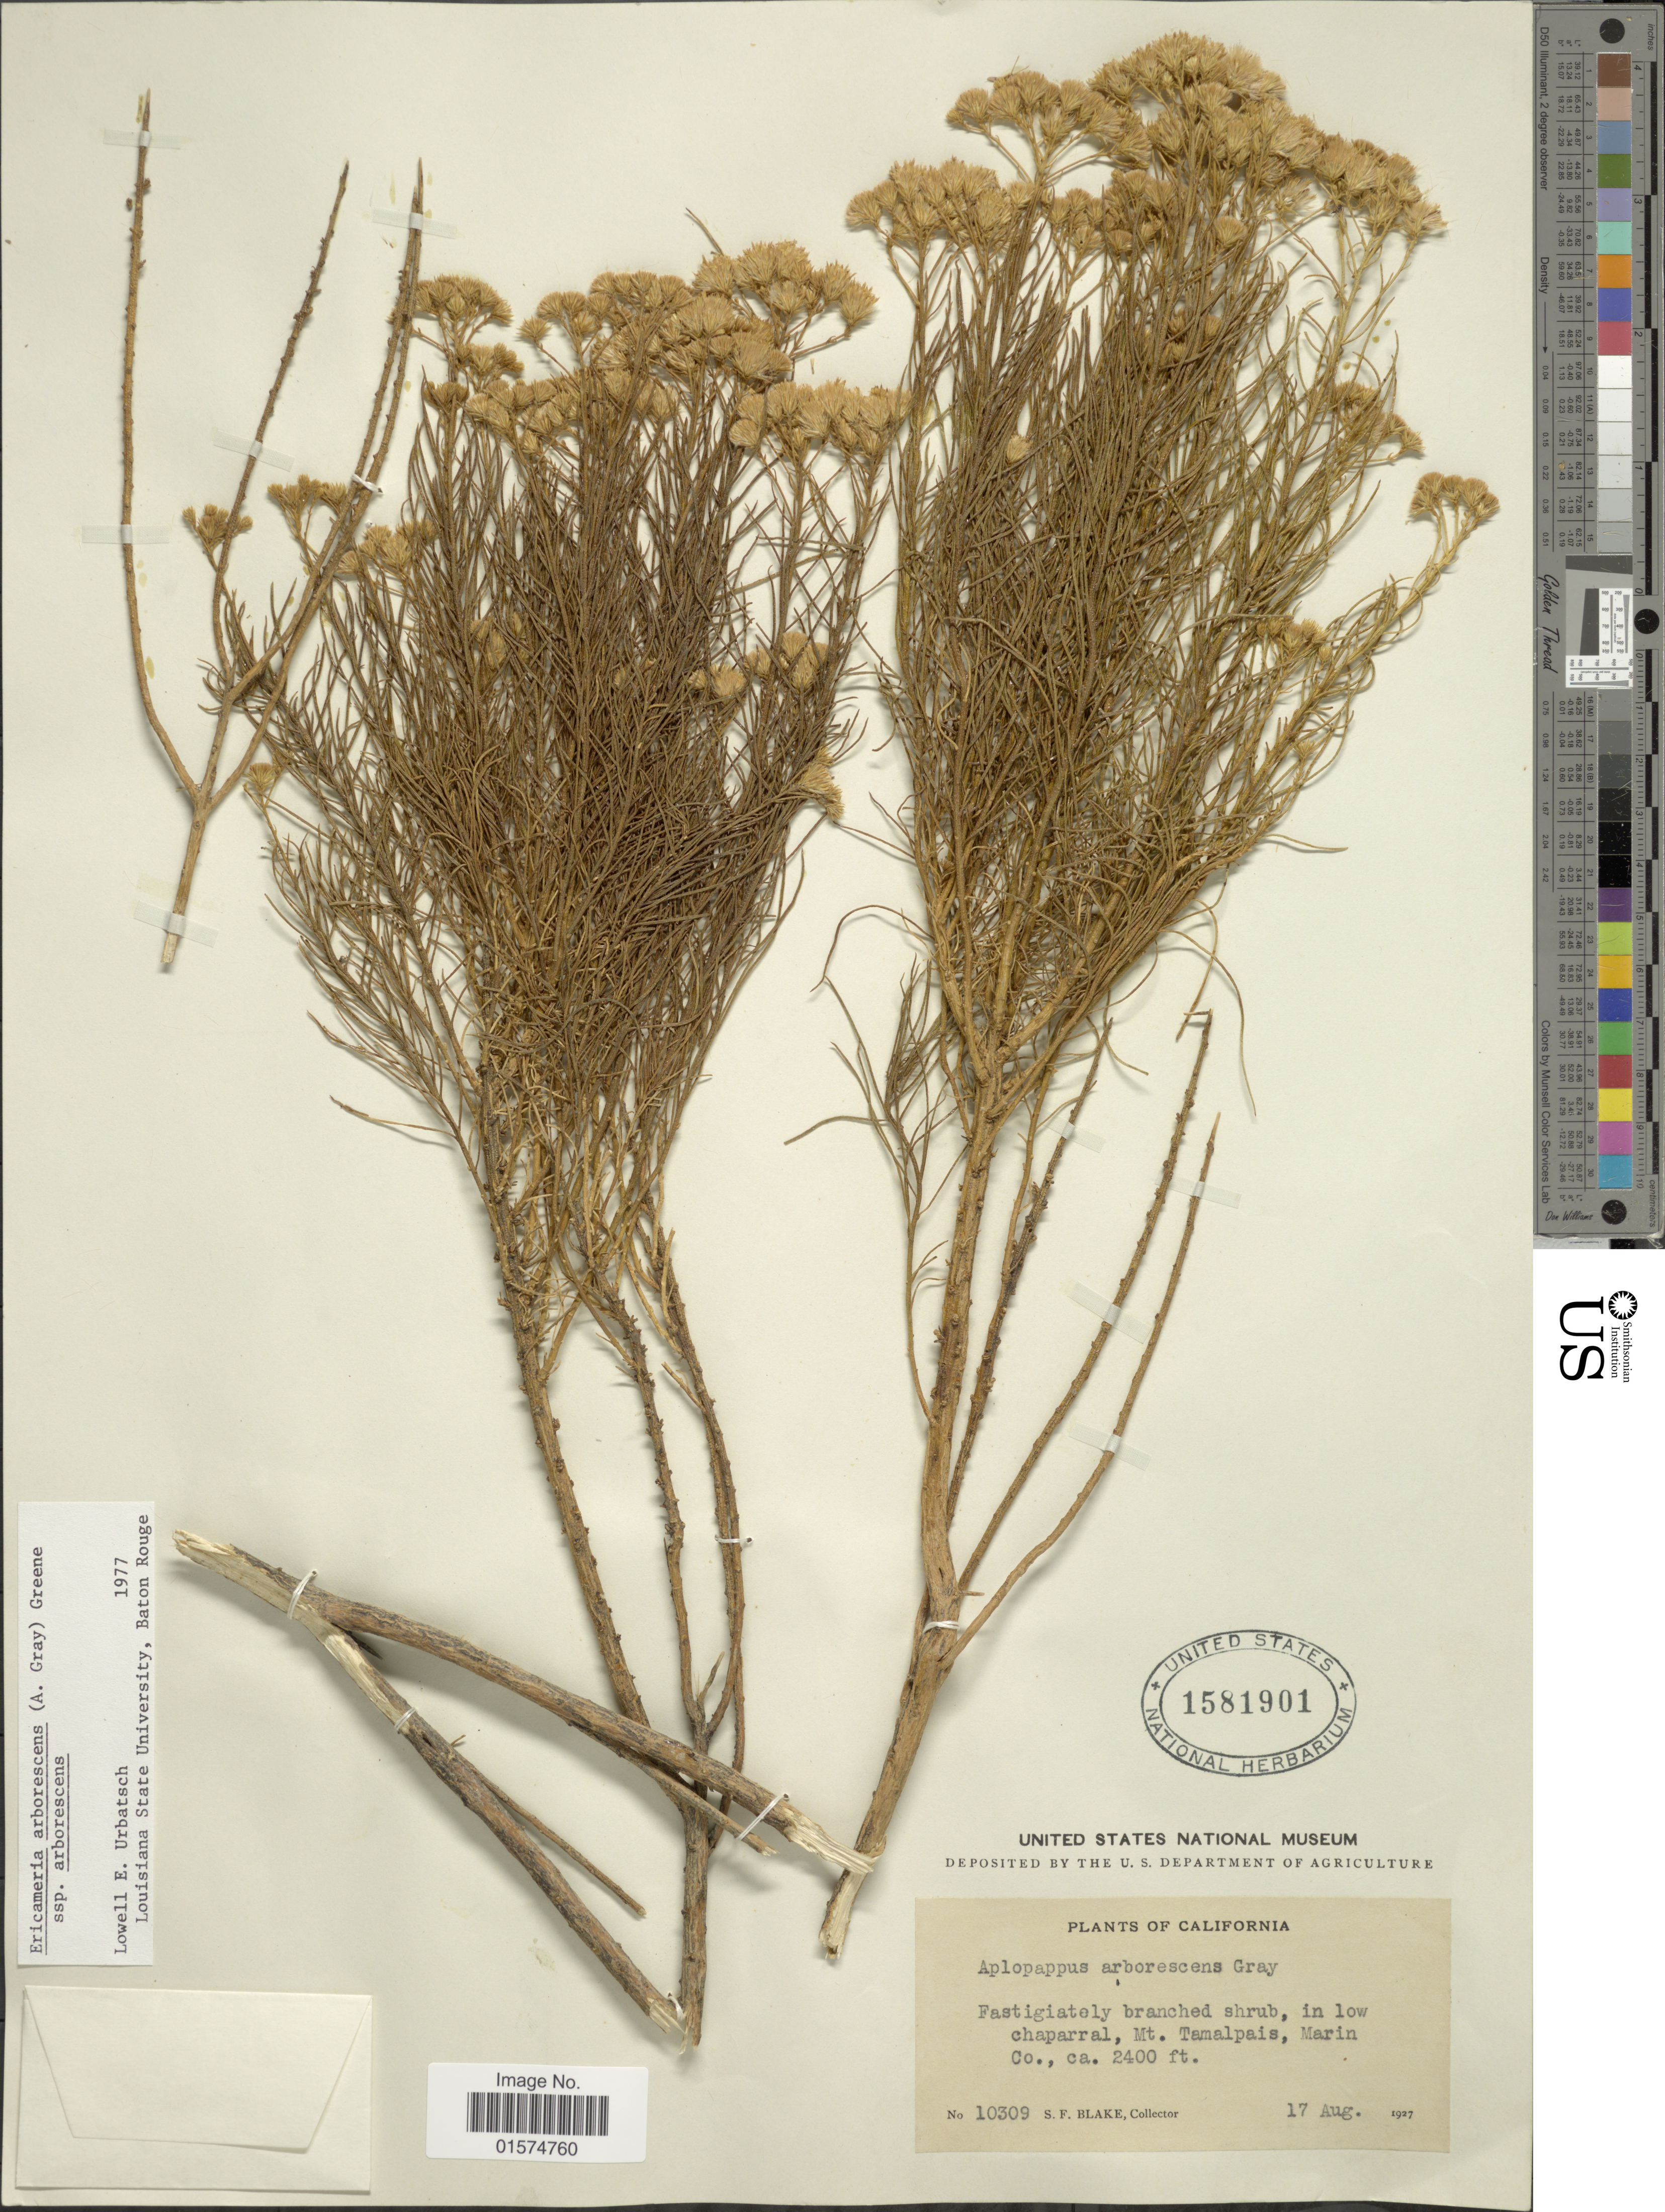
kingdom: Plantae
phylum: Tracheophyta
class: Magnoliopsida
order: Asterales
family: Asteraceae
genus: Ericameria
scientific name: Ericameria arborescens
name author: (A. Gray) Greene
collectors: S. Blake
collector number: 10309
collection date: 1927-08-17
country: United States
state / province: California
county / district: Marin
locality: Mt. Tamalpais, Marin Co.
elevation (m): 732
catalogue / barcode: US 1581901